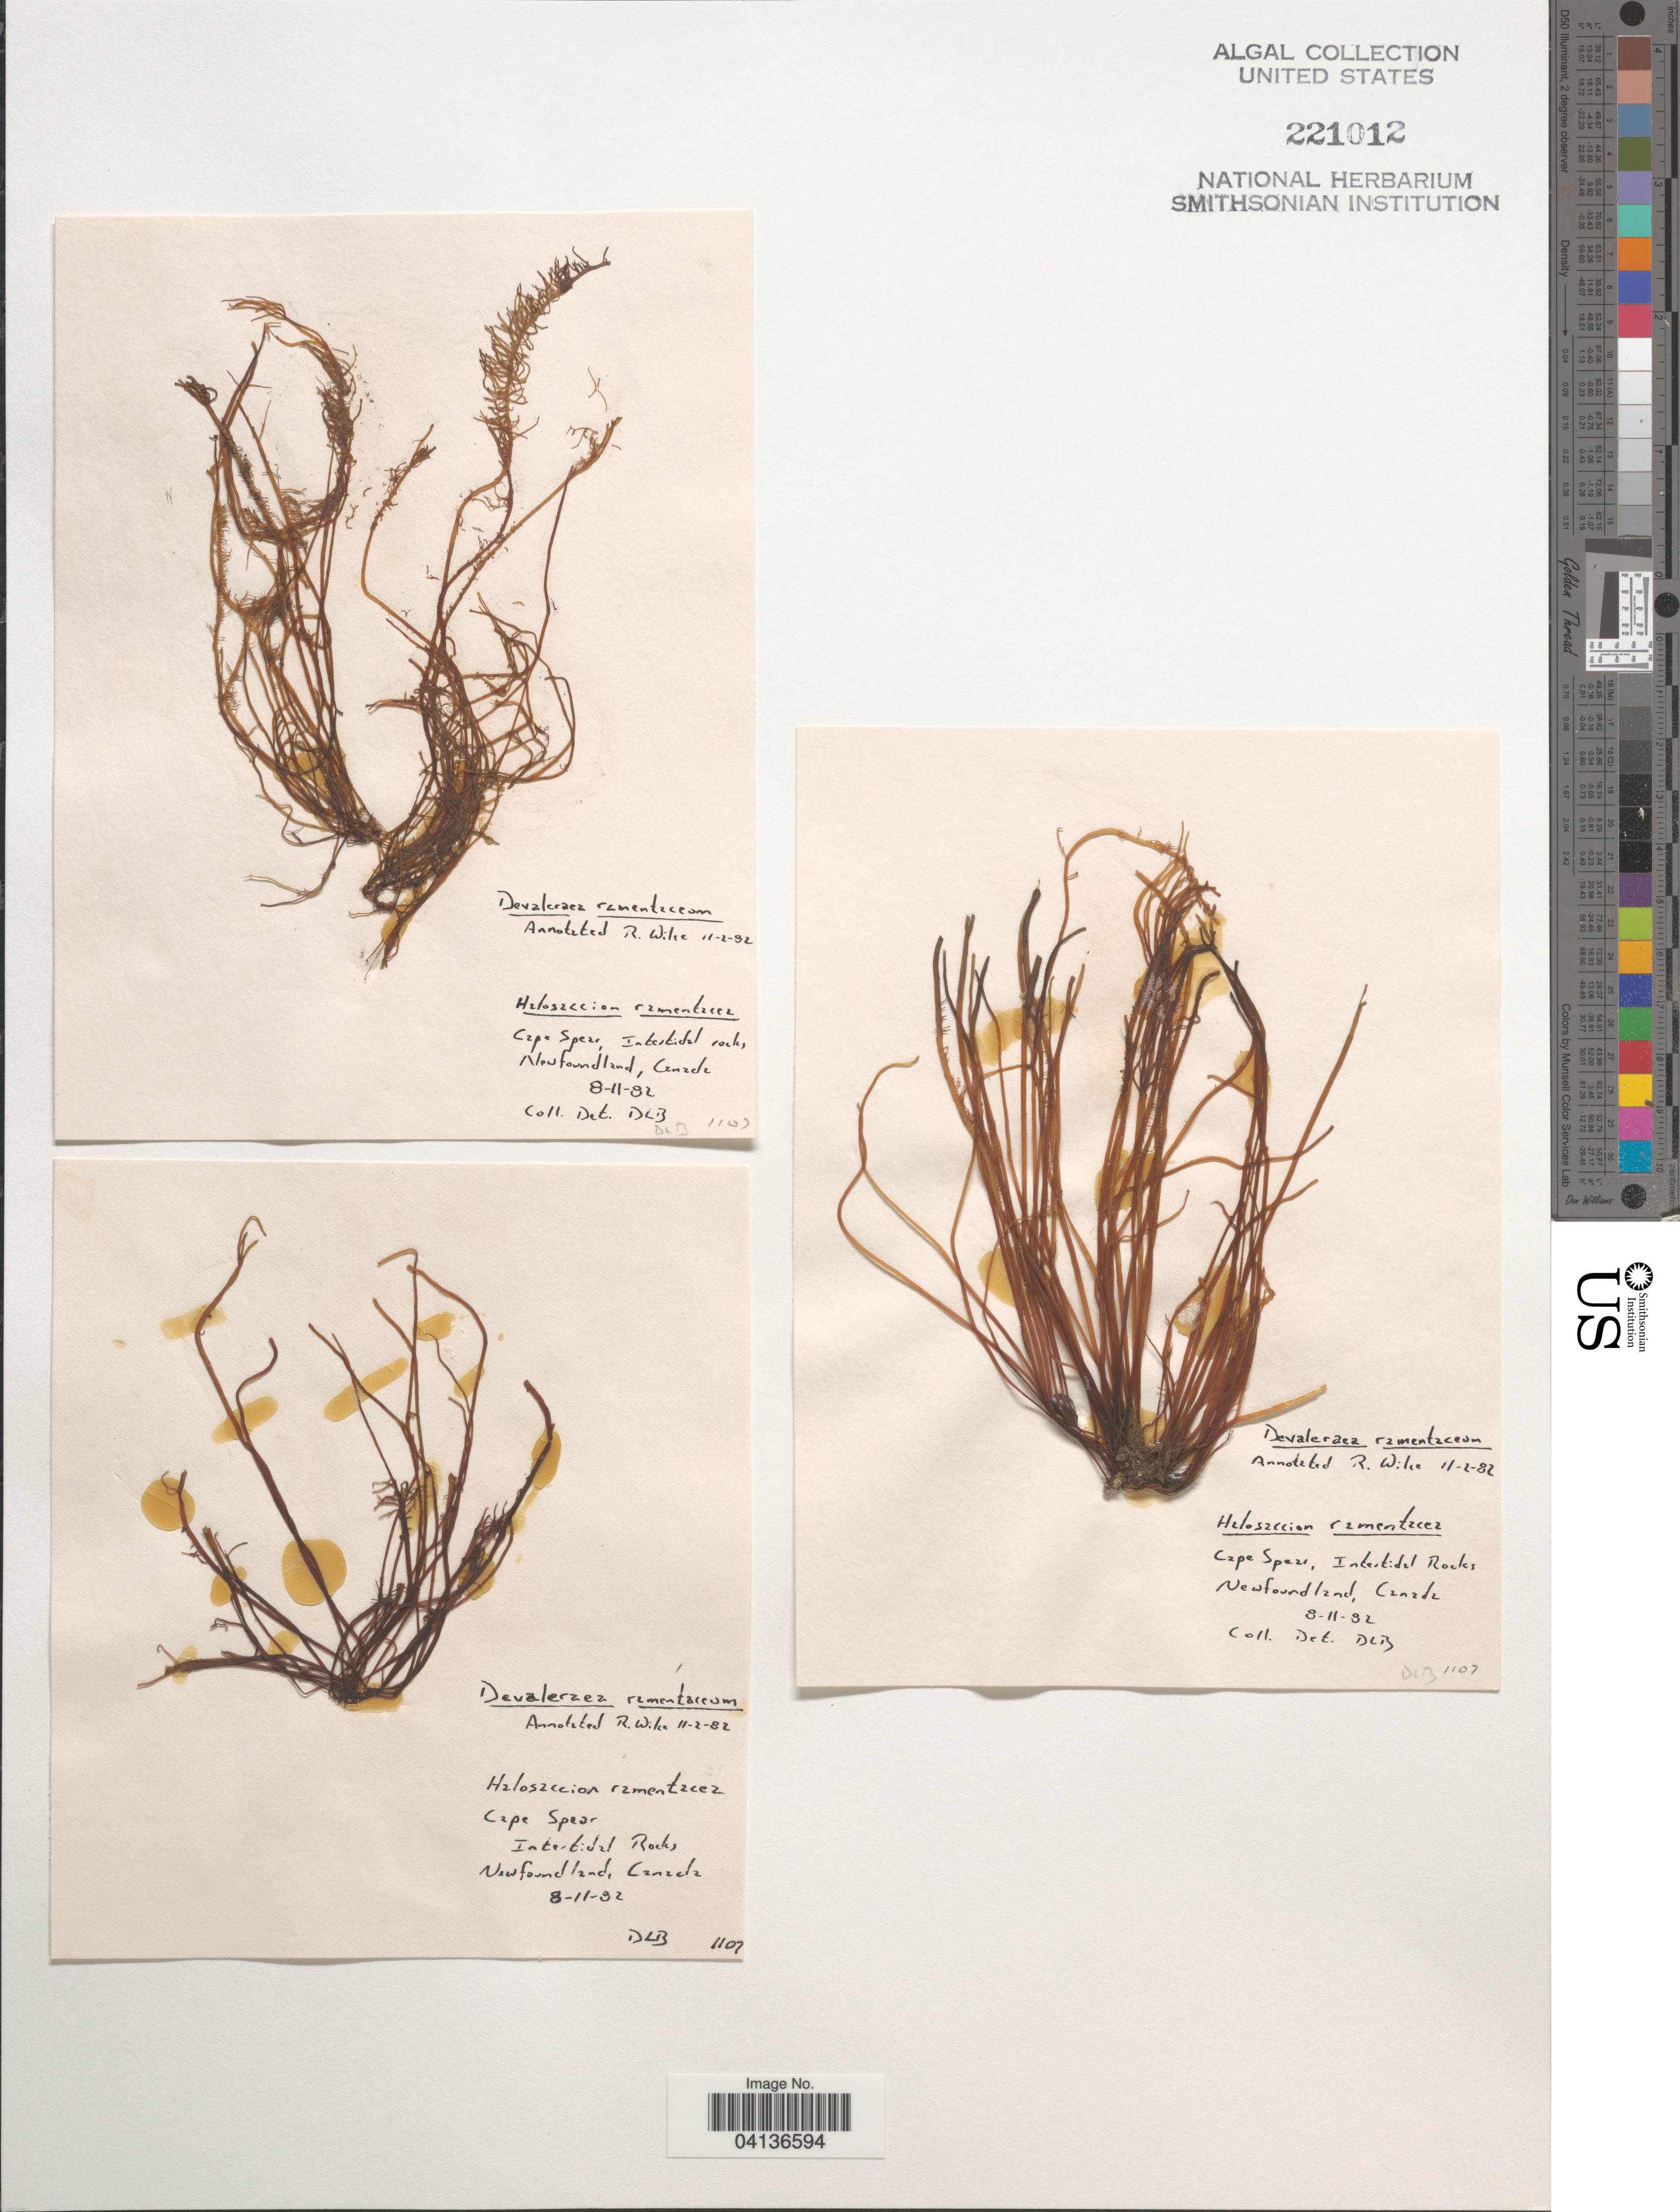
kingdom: Plantae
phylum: Rhodophyta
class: Florideophyceae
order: Palmariales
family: Palmariaceae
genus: Devaleraea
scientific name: Devaleraea ramentacea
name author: (L.) Guiry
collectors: D. L. B.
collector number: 1103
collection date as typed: Transcribed d/m/y: 8/11/82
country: Canada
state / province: Newfoundland and Labrador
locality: Cape Spear. Intertidal rock.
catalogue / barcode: US 221012